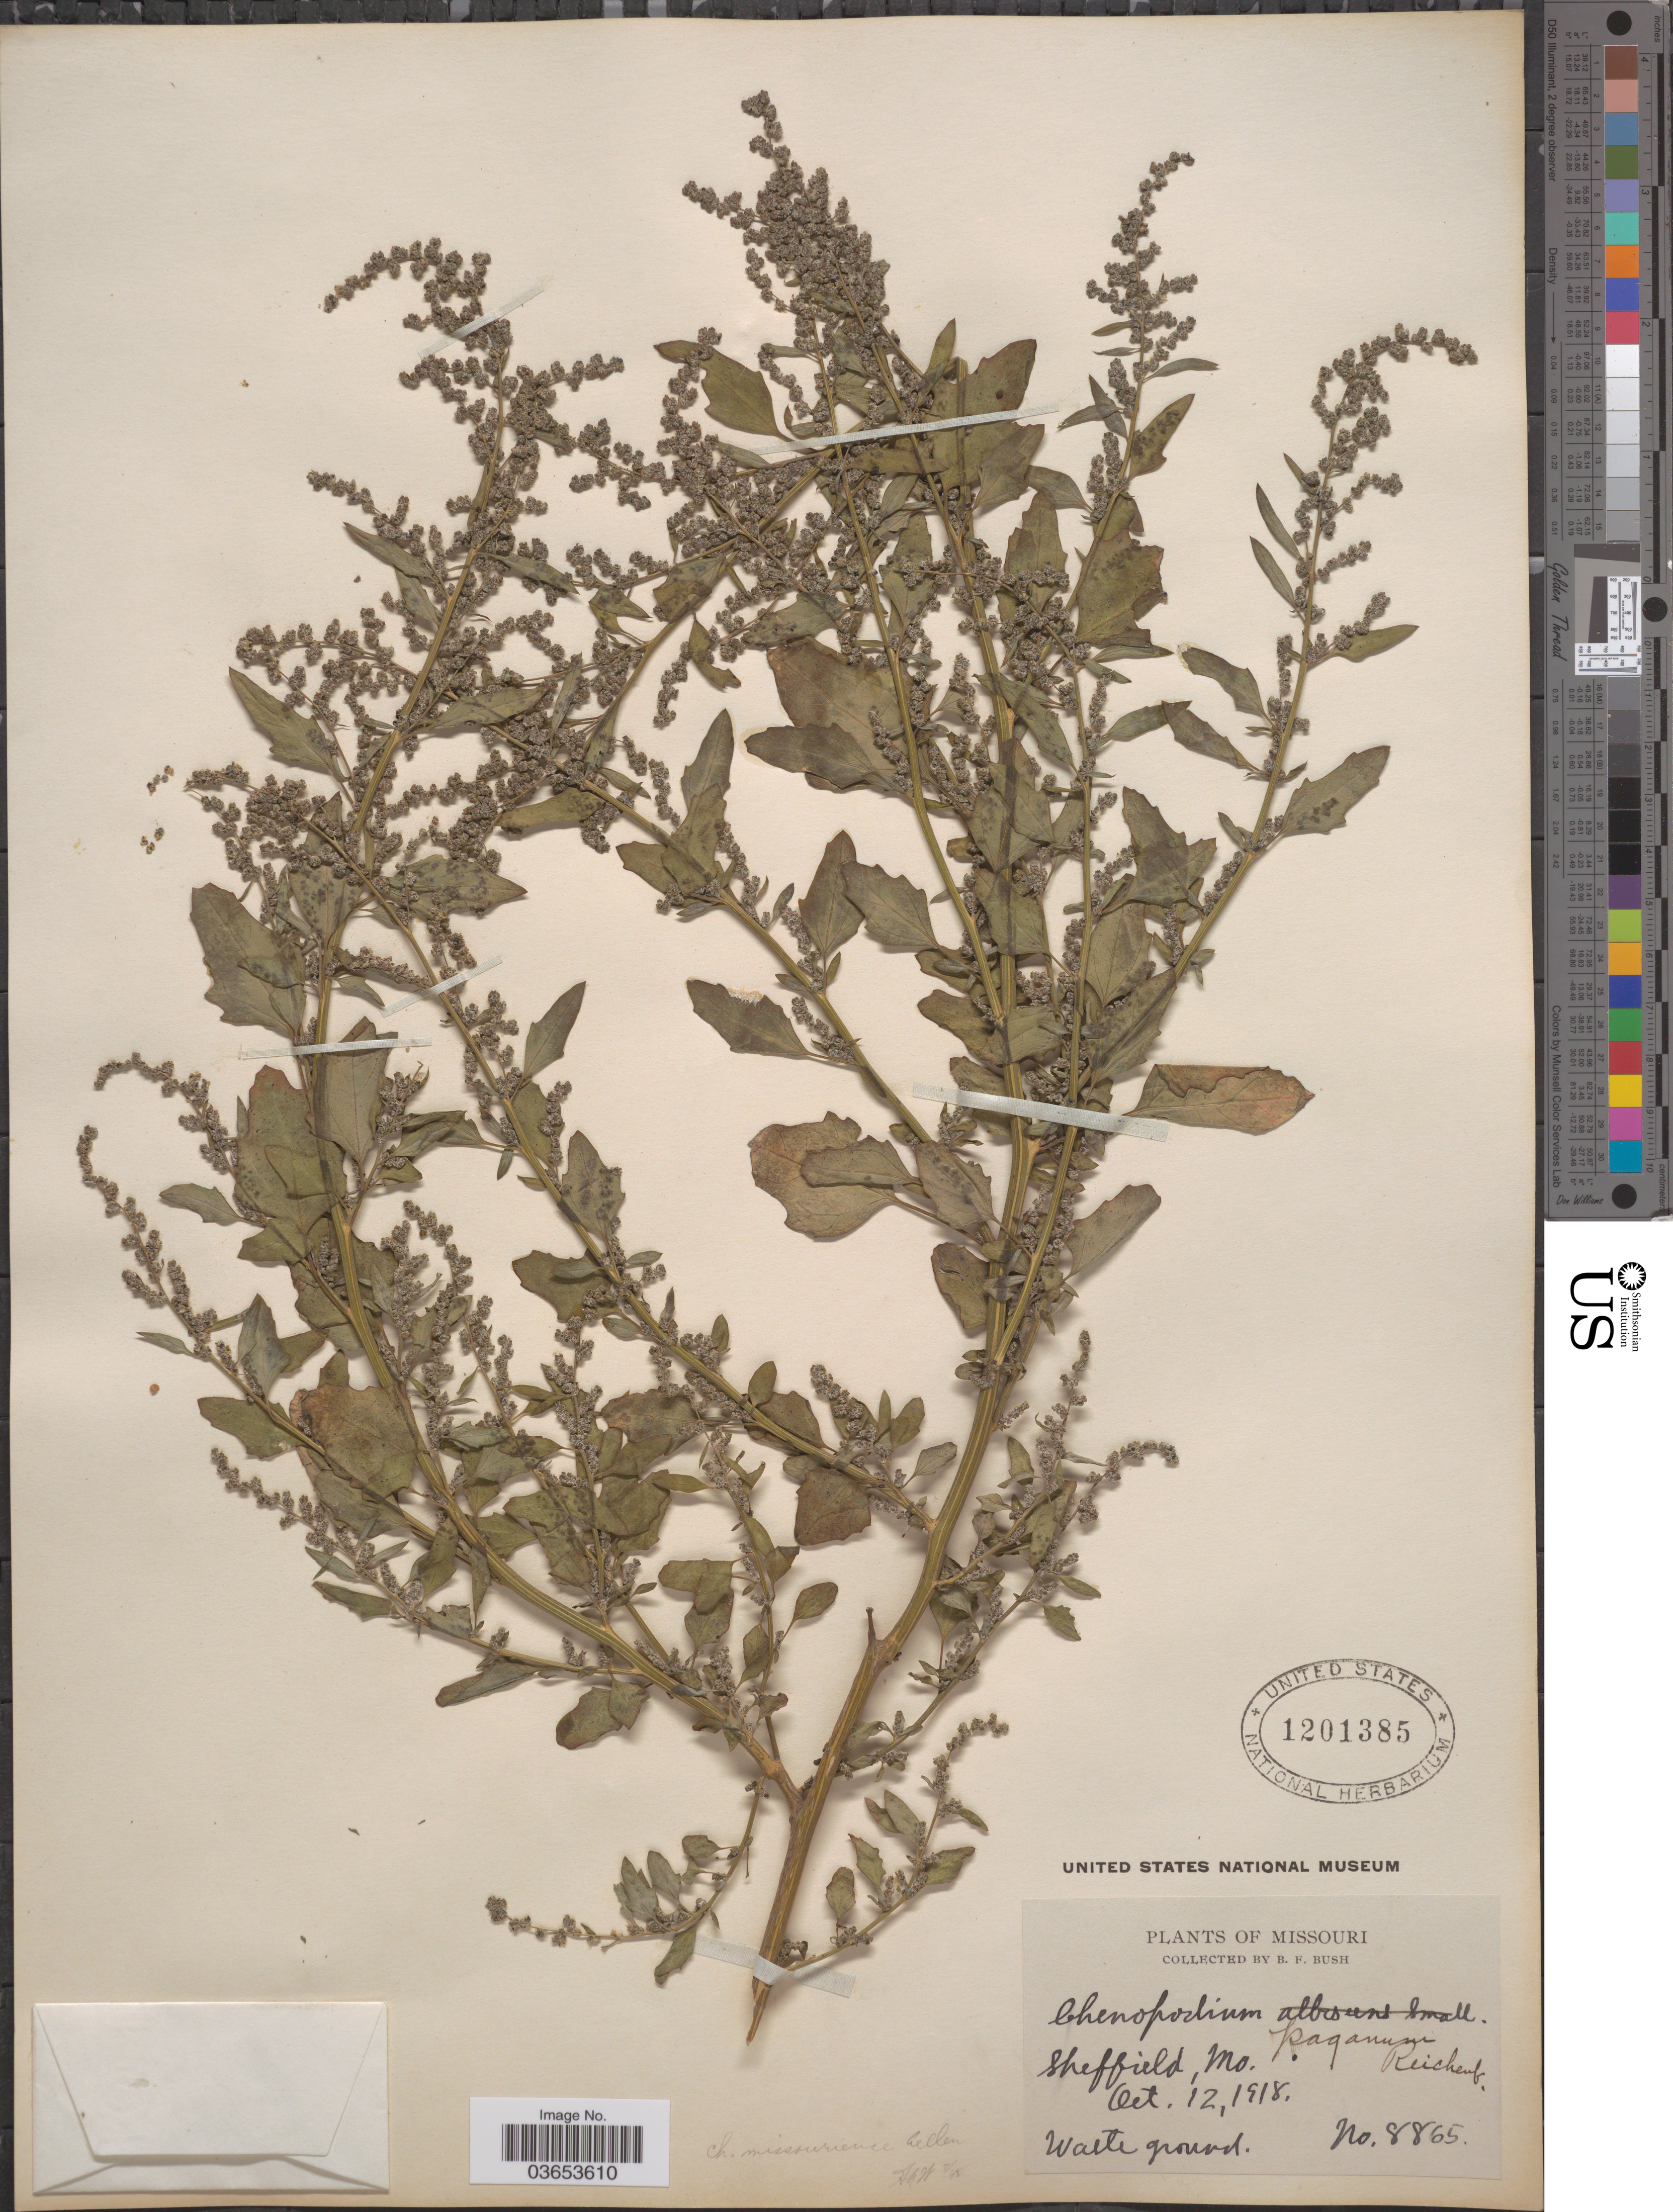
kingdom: Plantae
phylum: Tracheophyta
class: Magnoliopsida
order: Caryophyllales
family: Amaranthaceae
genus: Chenopodium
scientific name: Chenopodium missouriense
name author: Aellen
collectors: B. F. Bush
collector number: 8865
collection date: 1918-10-12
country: United States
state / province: Missouri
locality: Sheffield.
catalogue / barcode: US 1201385